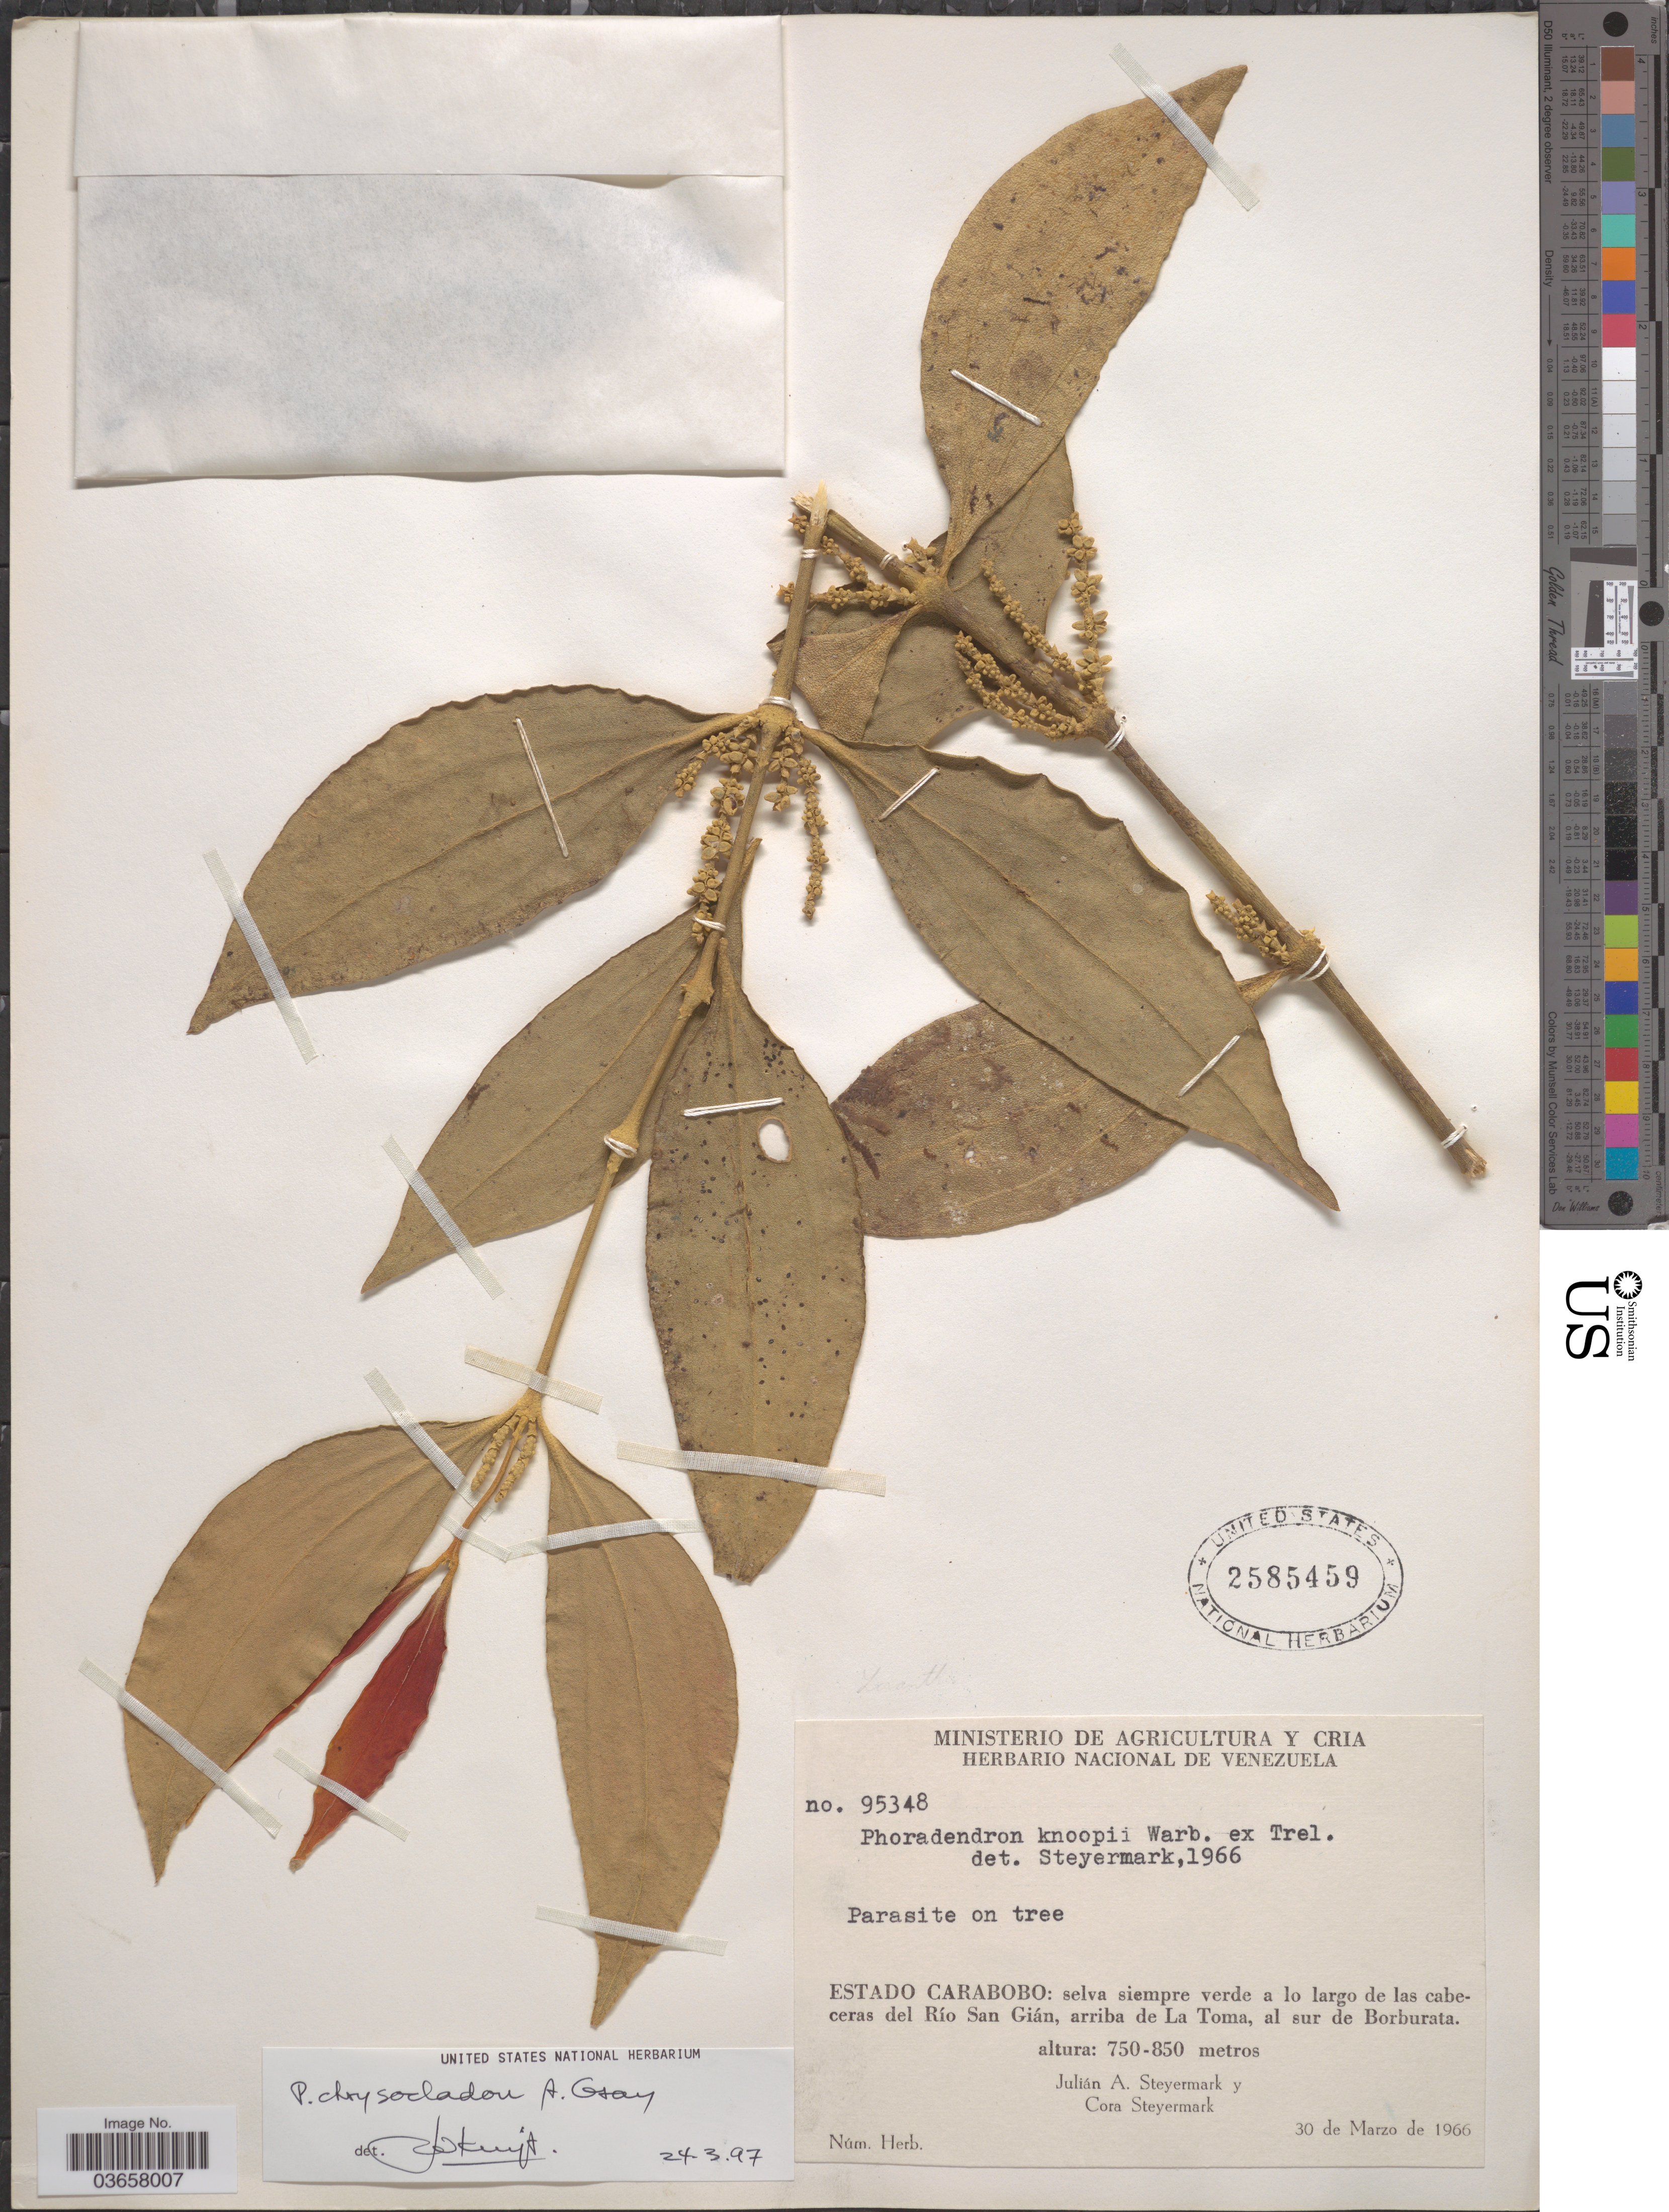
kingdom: Plantae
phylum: Tracheophyta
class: Magnoliopsida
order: Santalales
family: Viscaceae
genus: Phoradendron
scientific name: Phoradendron chrysocladon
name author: A. Gray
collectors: J. Steyermark & C. Steyermark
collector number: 95348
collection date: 1966-03-30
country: Venezuela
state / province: Carabobo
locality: Selva siempre verde a lo largo de las cabeceras del Río San Gián, arriba de La Toma, al sur de Borburata.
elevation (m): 750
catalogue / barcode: US 2585459